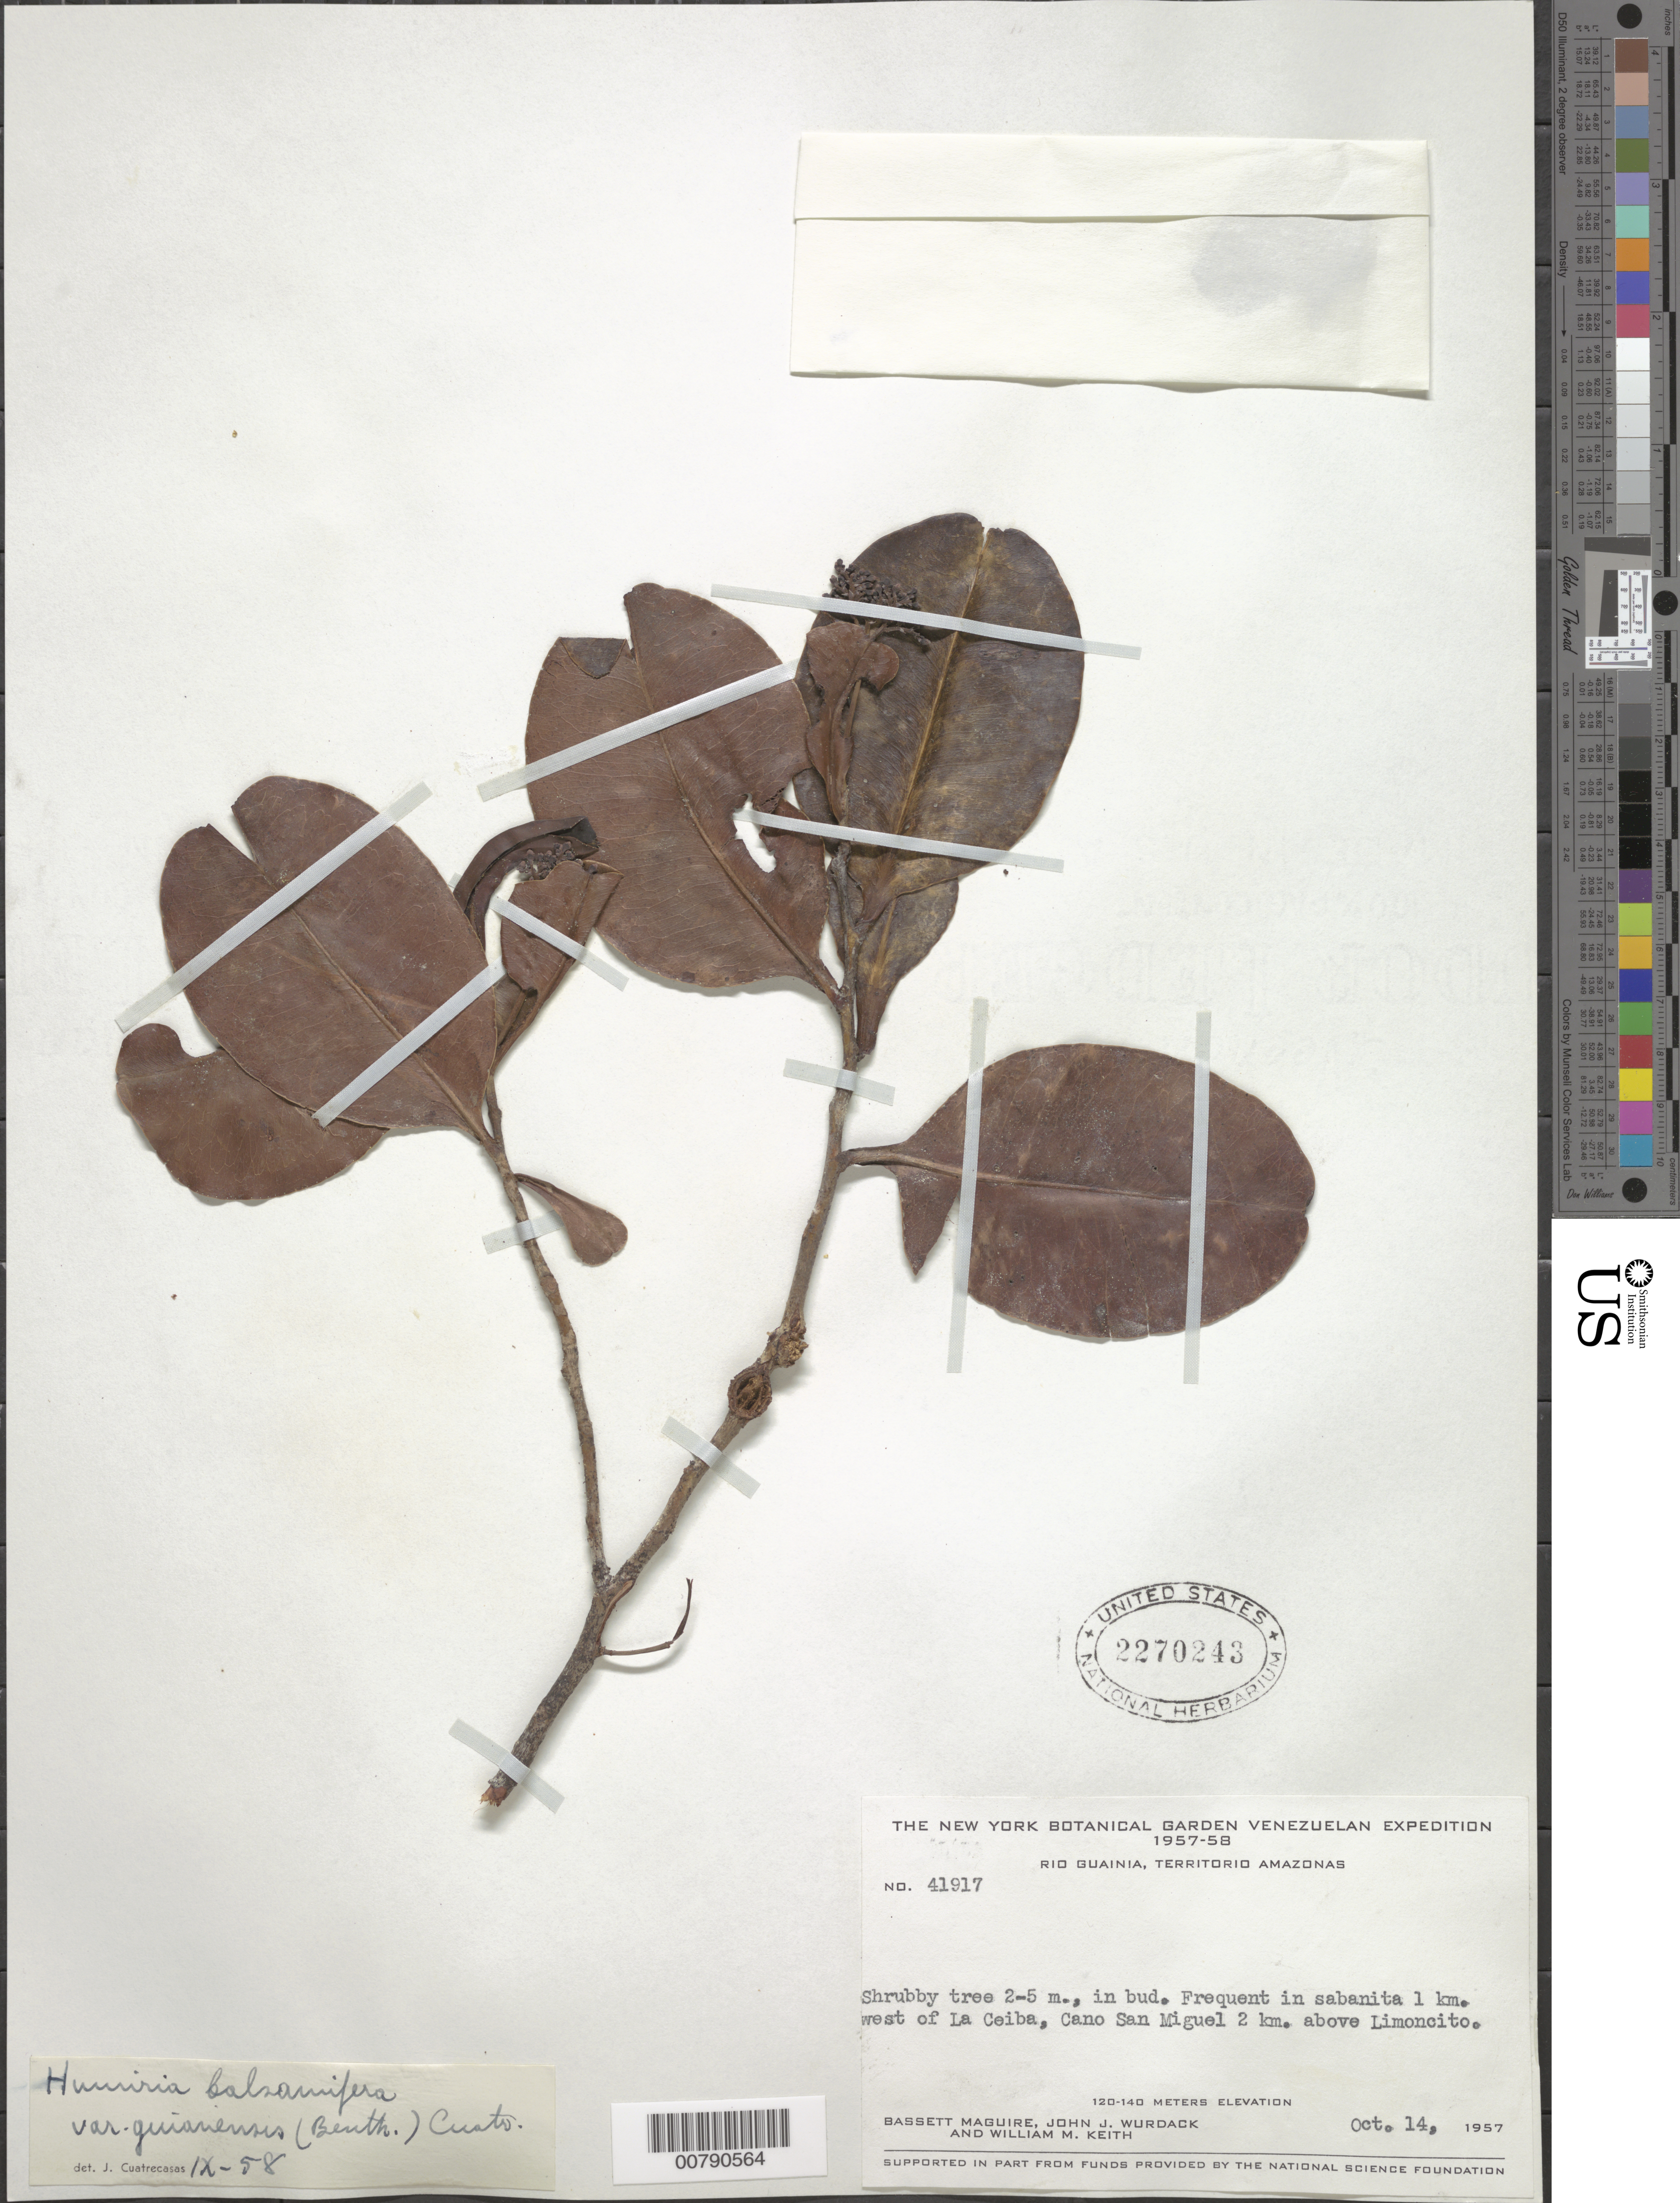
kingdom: Plantae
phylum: Tracheophyta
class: Magnoliopsida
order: Malpighiales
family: Humiriaceae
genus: Humiria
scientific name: Humiria balsamifera var. guianensis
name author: (Benth.) Cuatrec.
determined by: Cuatrecasas, J.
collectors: B. Maguire, J. J. Wurdack & W. Keith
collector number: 41917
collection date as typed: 14-Oct-57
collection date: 1957-10-14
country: Venezuela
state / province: Amazonas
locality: Río Guainía, Caño San Miguel, 2 km above Limoncito, 1 km west of La Ceiba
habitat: Sabanita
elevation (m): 120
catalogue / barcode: US 2270243